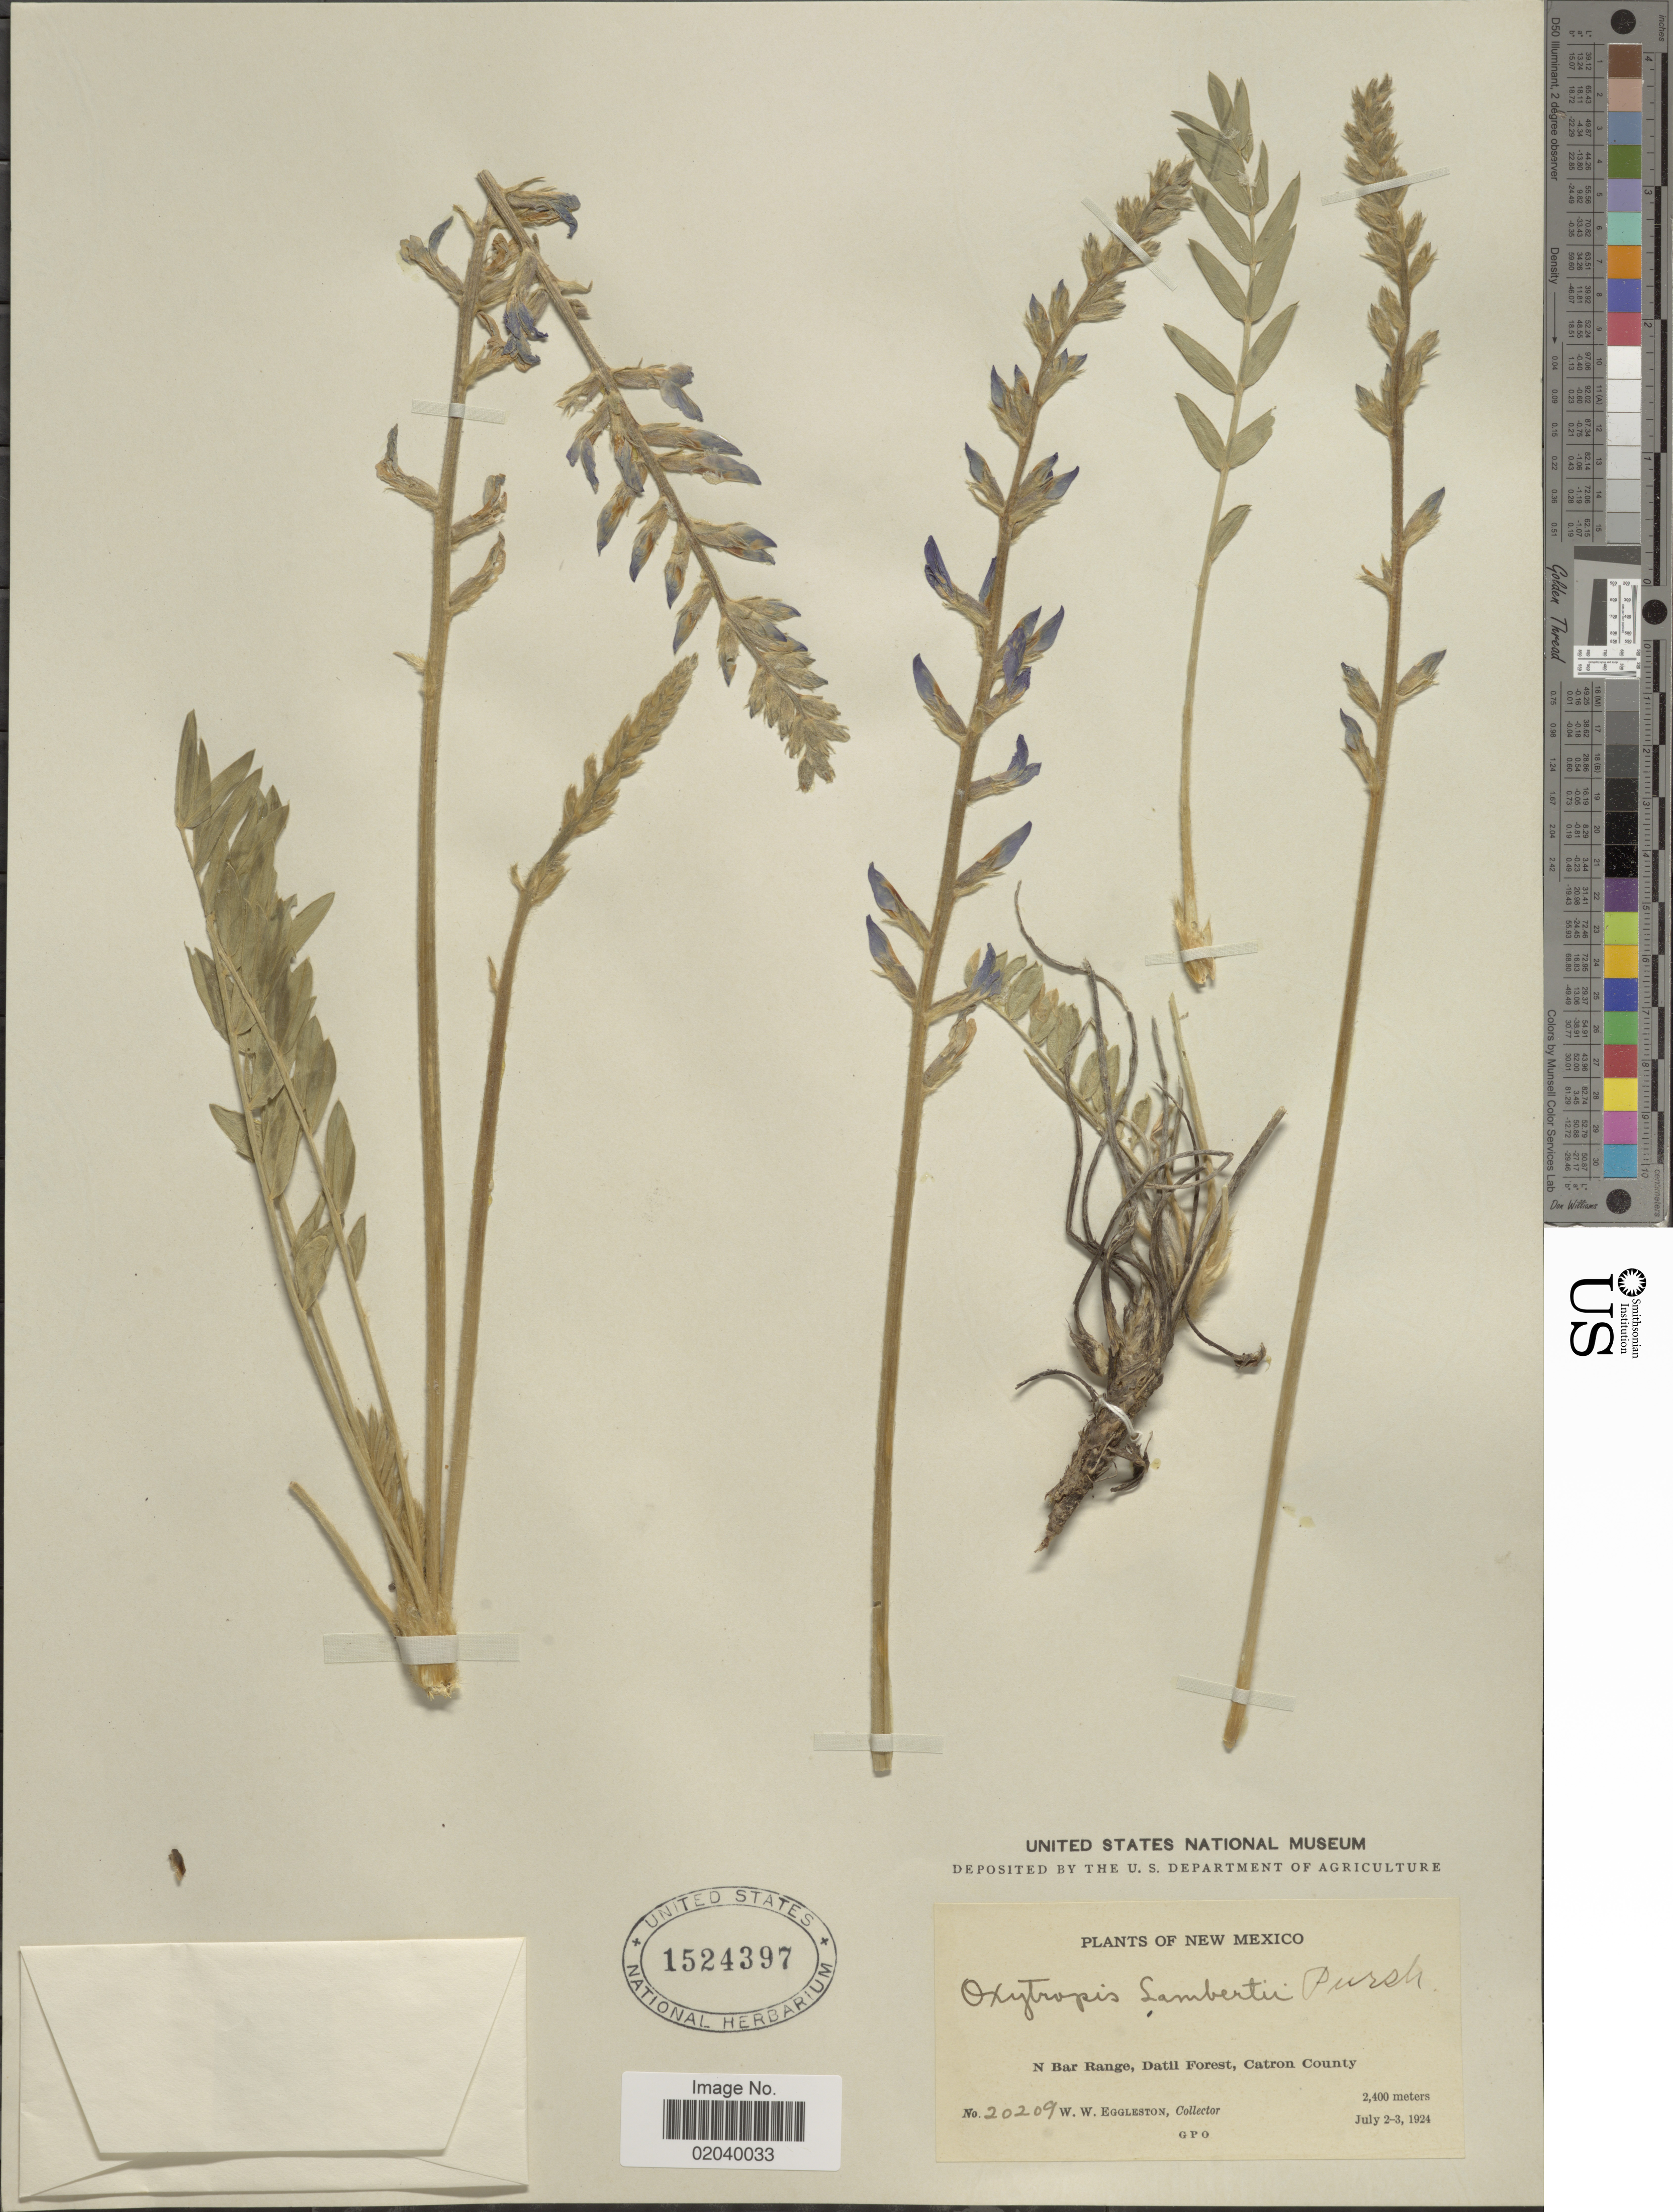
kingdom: Plantae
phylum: Tracheophyta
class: Magnoliopsida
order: Fabales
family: Fabaceae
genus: Oxytropis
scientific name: Oxytropis lambertii var. bigelovii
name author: A. Gray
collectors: W. W. Eggleston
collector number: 20209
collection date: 1924-07-02/1924-07-03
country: United States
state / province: New Mexico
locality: N Bar Range, Datil Forest, Catron County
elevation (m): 2400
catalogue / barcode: US 1524397